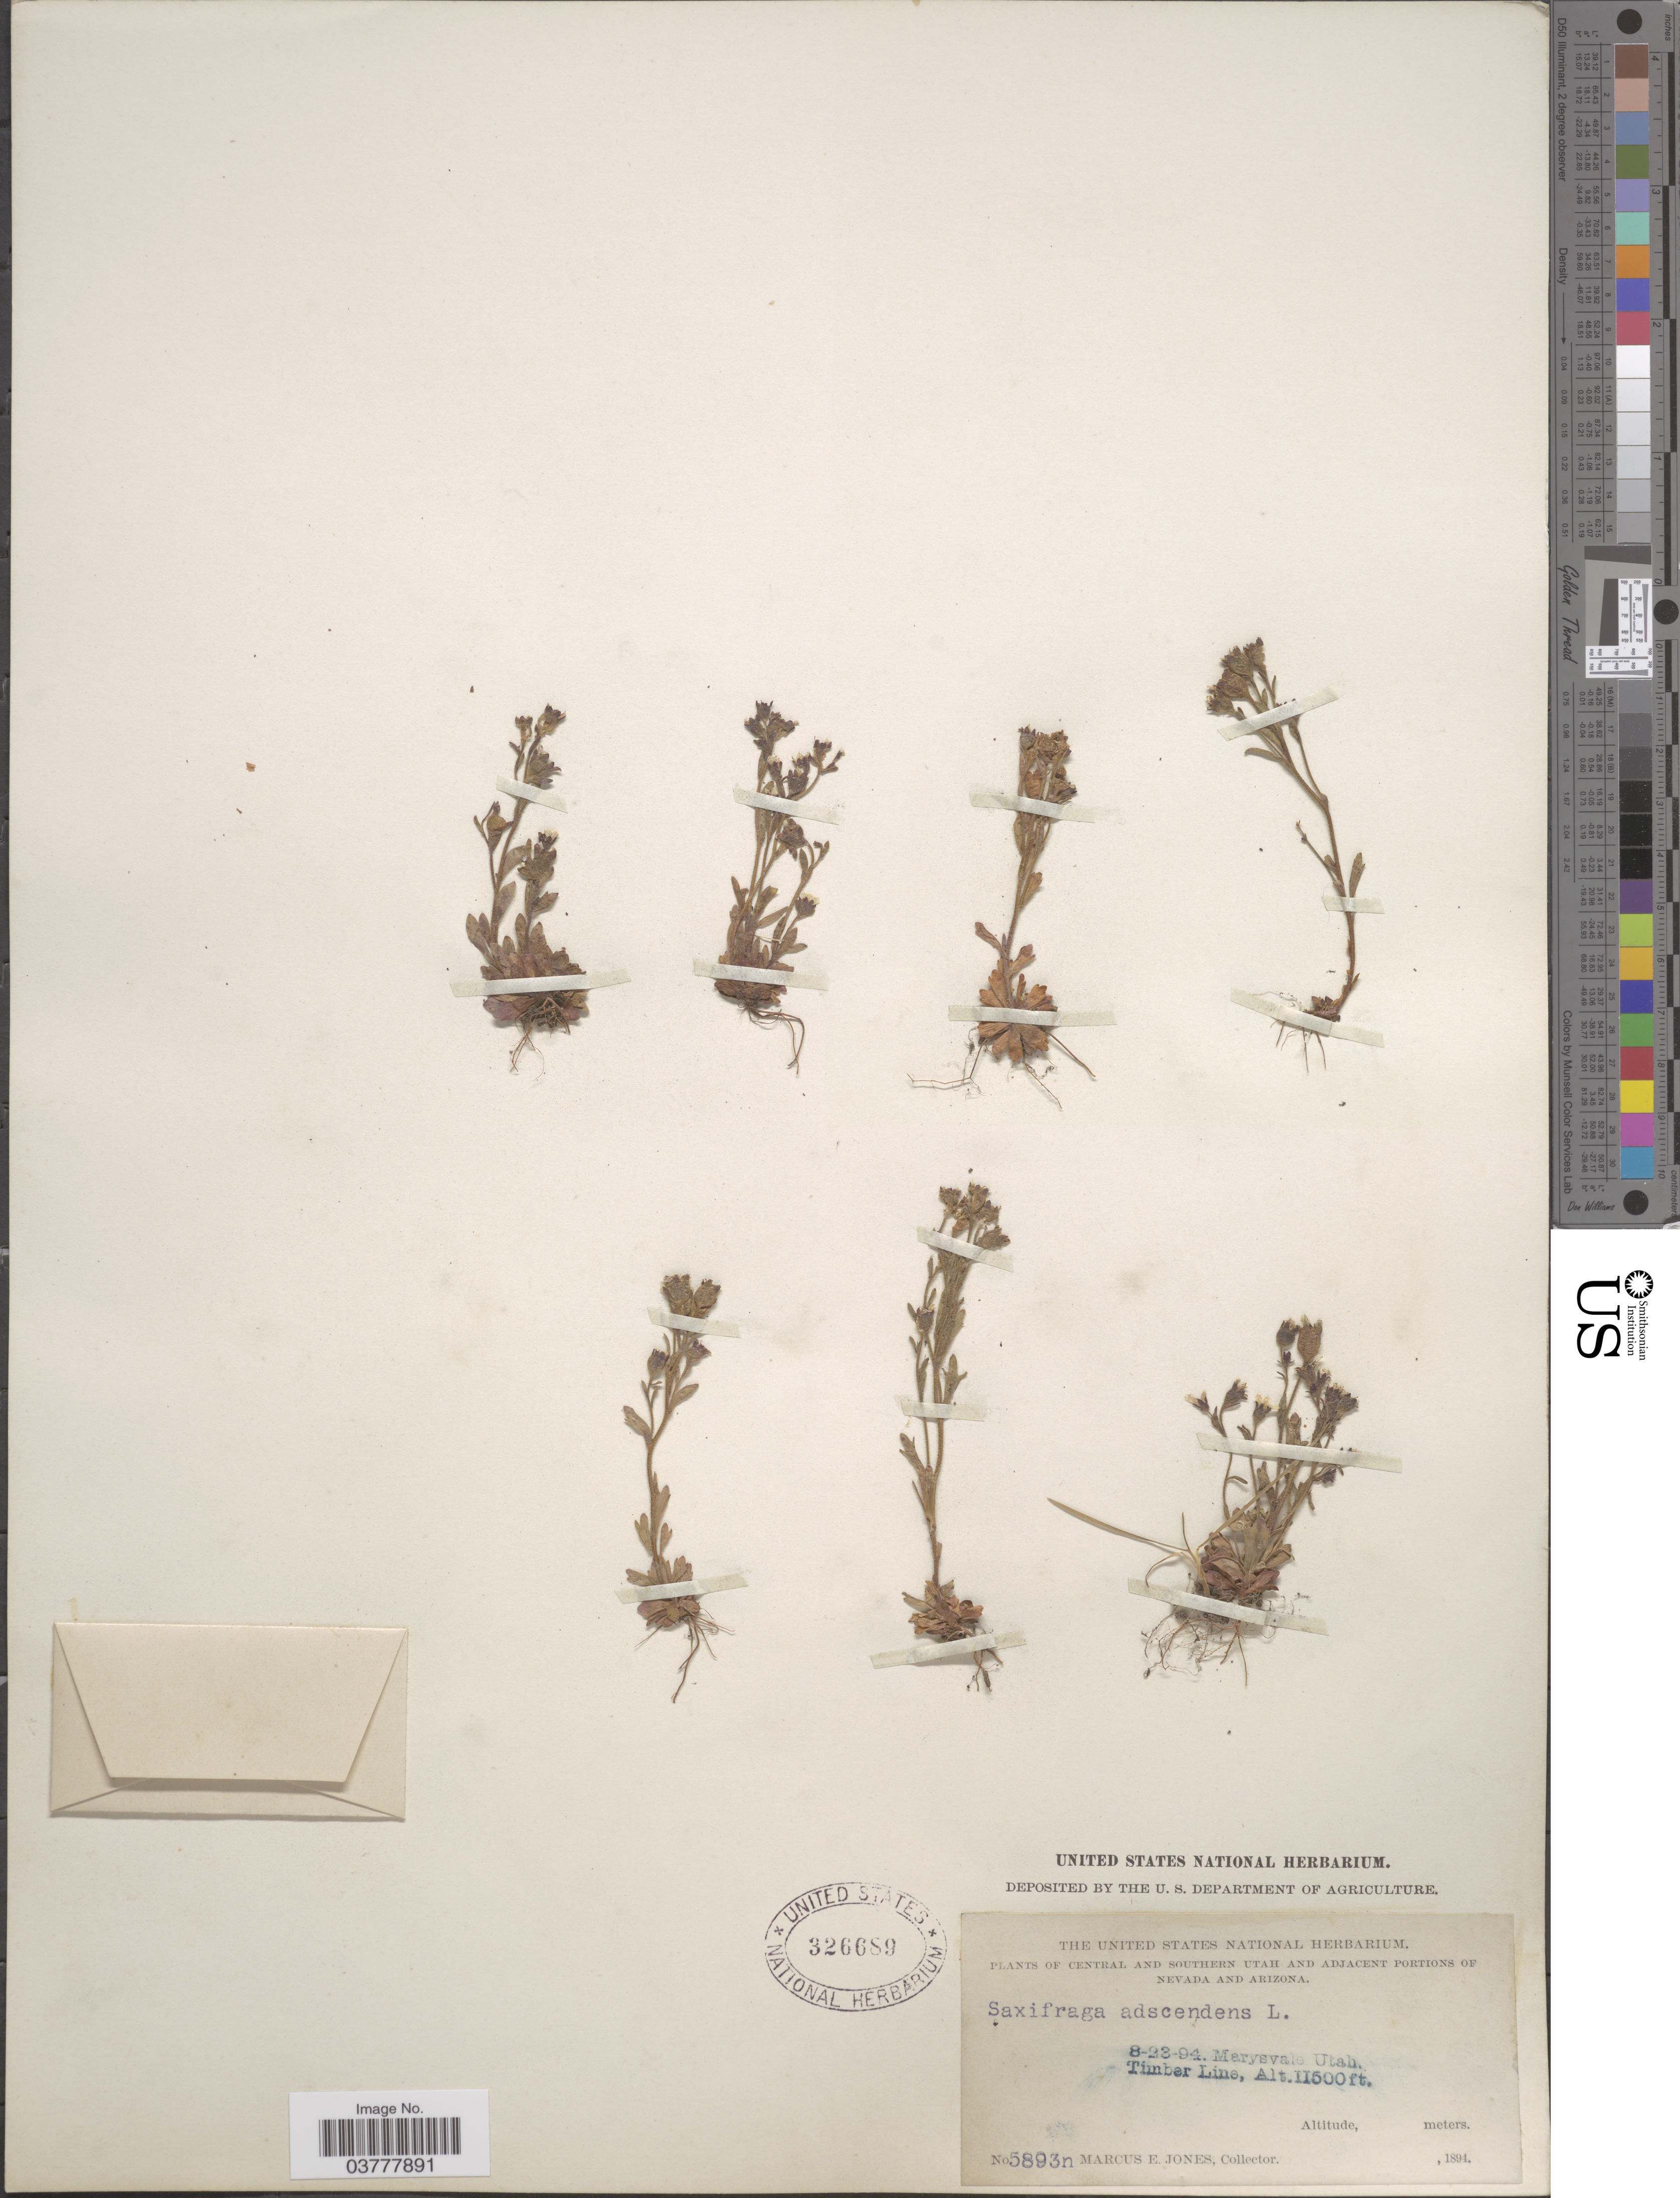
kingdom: Plantae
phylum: Tracheophyta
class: Magnoliopsida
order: Saxifragales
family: Saxifragaceae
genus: Saxifraga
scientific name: Saxifraga adscendens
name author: L.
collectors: M. E. Jones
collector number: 5893n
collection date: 1894-08-23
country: United States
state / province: Utah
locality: Central and Southern Utah. Marysvale, Timber Line.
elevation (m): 3505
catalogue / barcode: US 326689